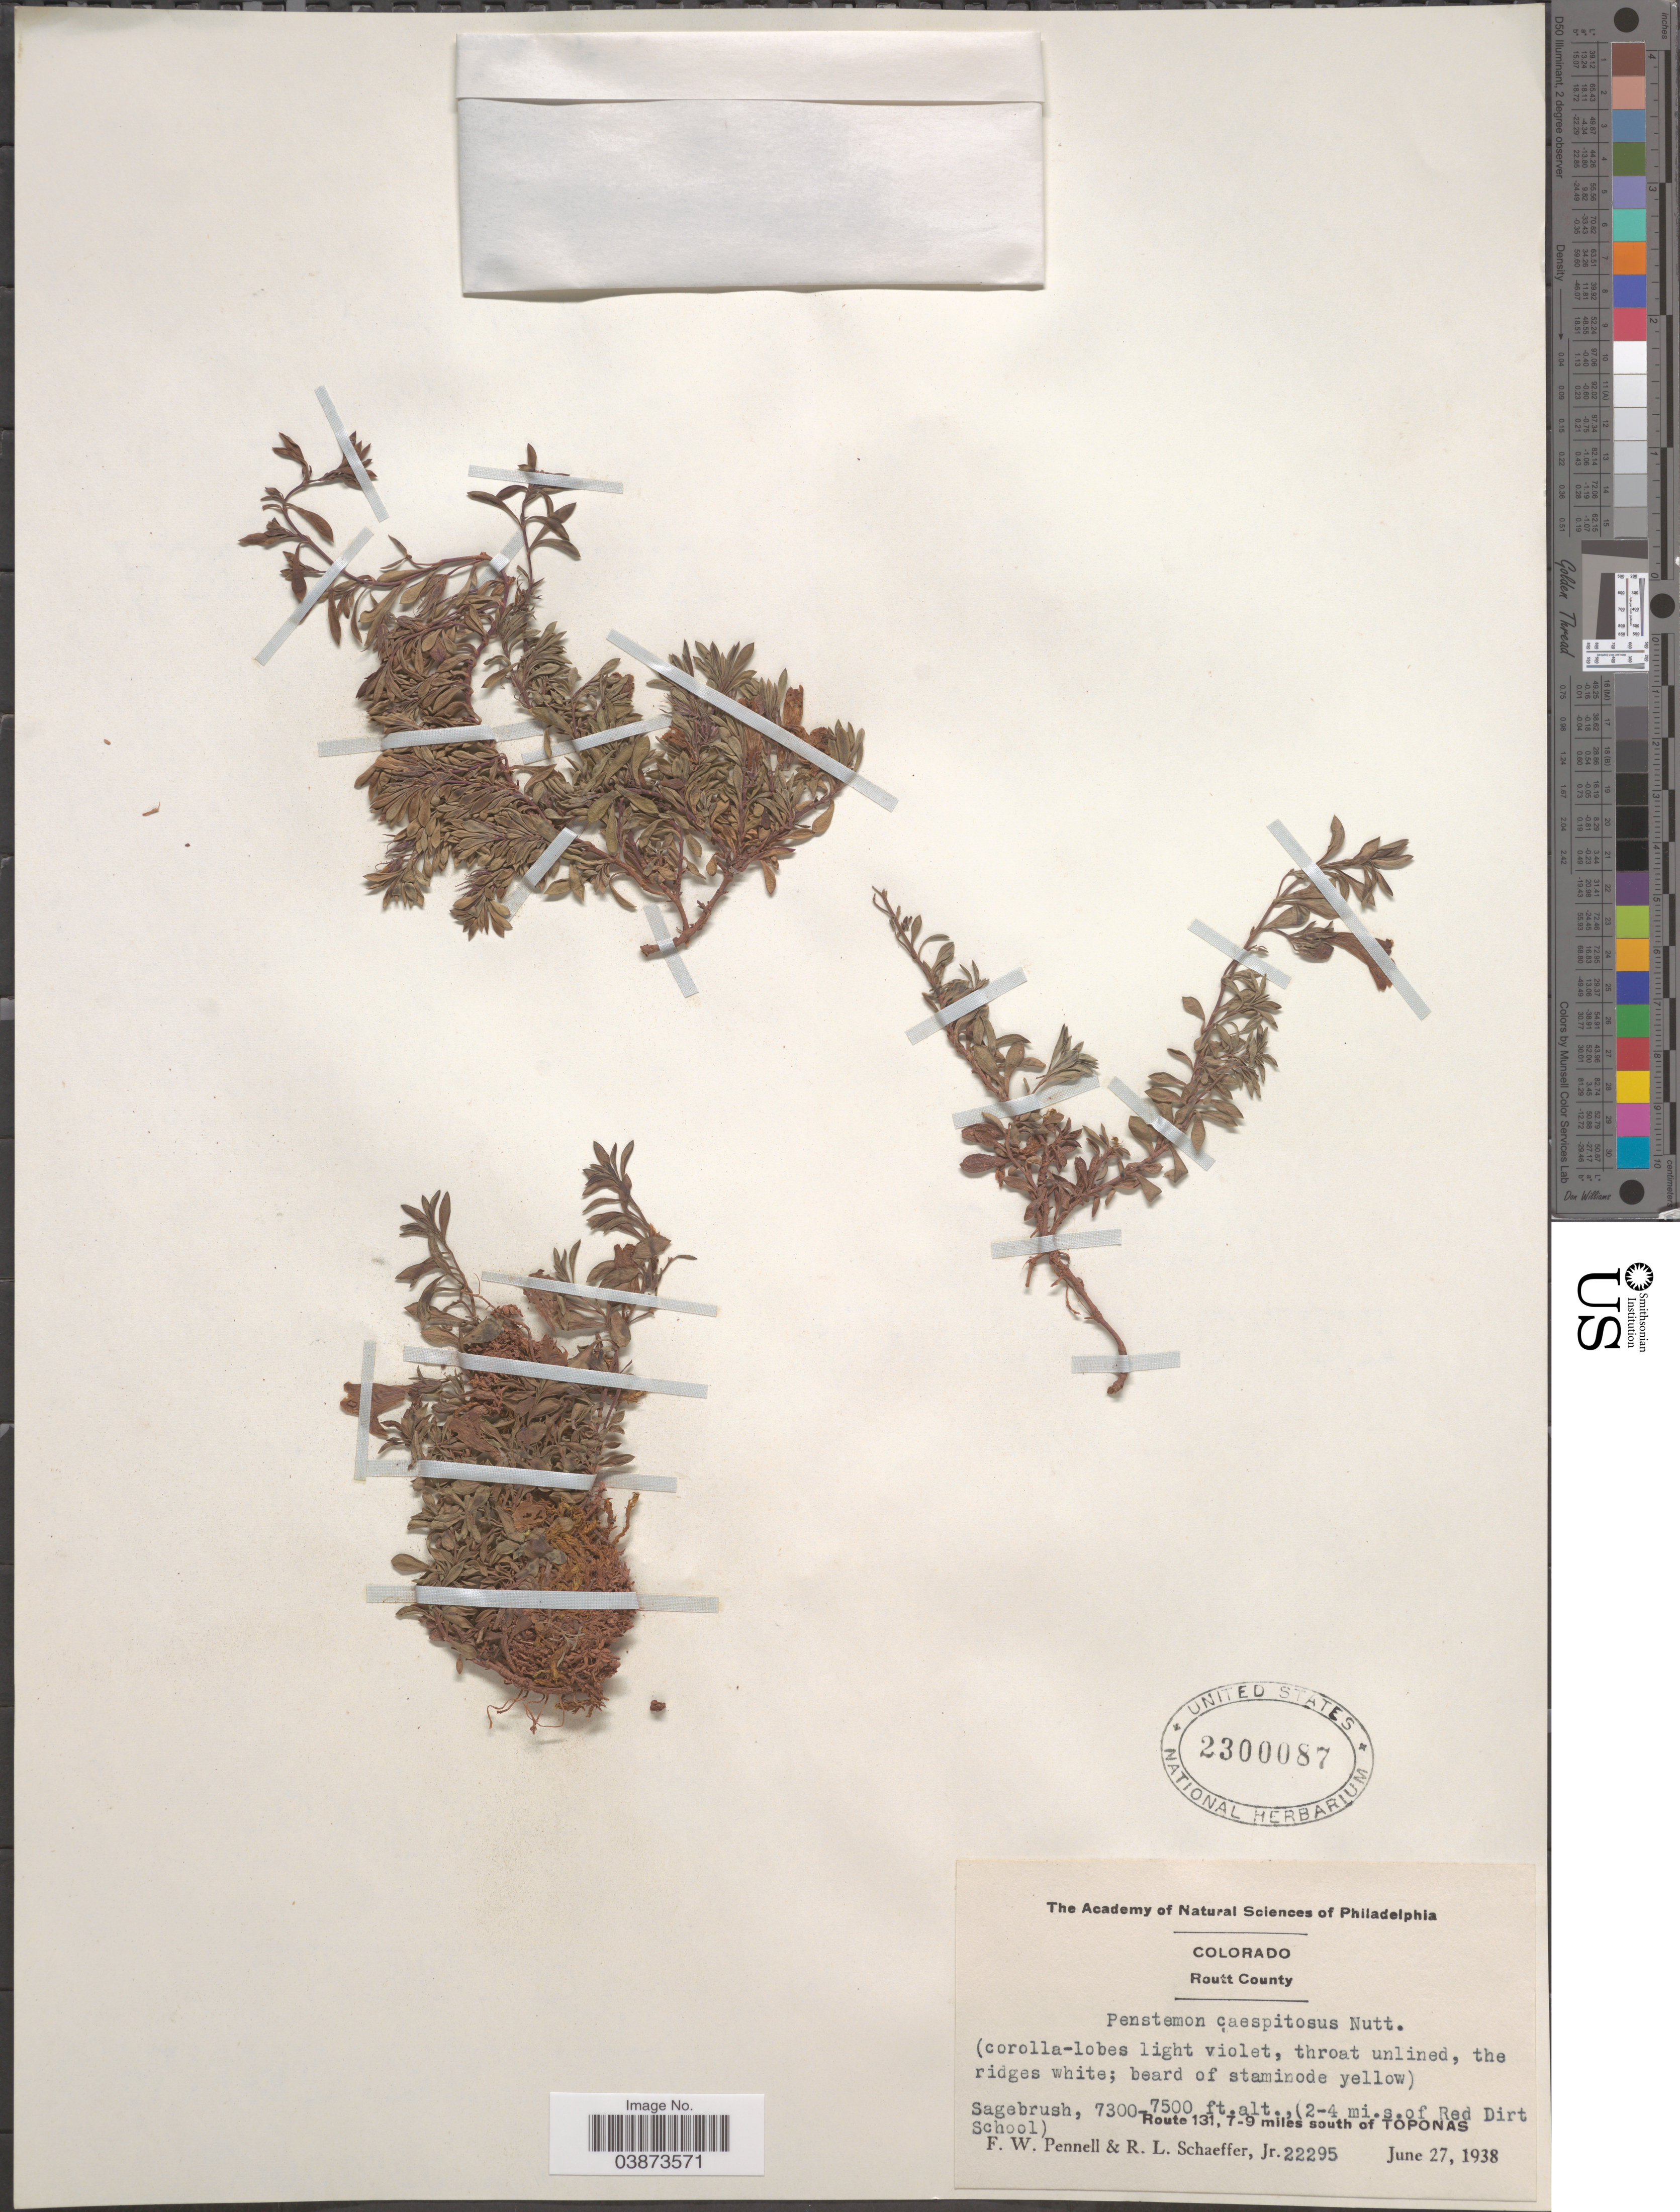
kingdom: Plantae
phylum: Tracheophyta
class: Magnoliopsida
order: Lamiales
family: Plantaginaceae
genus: Penstemon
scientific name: Penstemon caespitosus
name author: Nutt. ex A. Gray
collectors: F. W. Pennell & R. L. Schaeffer Jr.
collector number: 22295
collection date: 1938-06-27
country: United States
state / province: Colorado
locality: Routt County. (2-4 mi.s.of Red Dirt School). Route 131, 7-9 miles south of Toponas.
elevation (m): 2225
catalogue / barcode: US 2300087